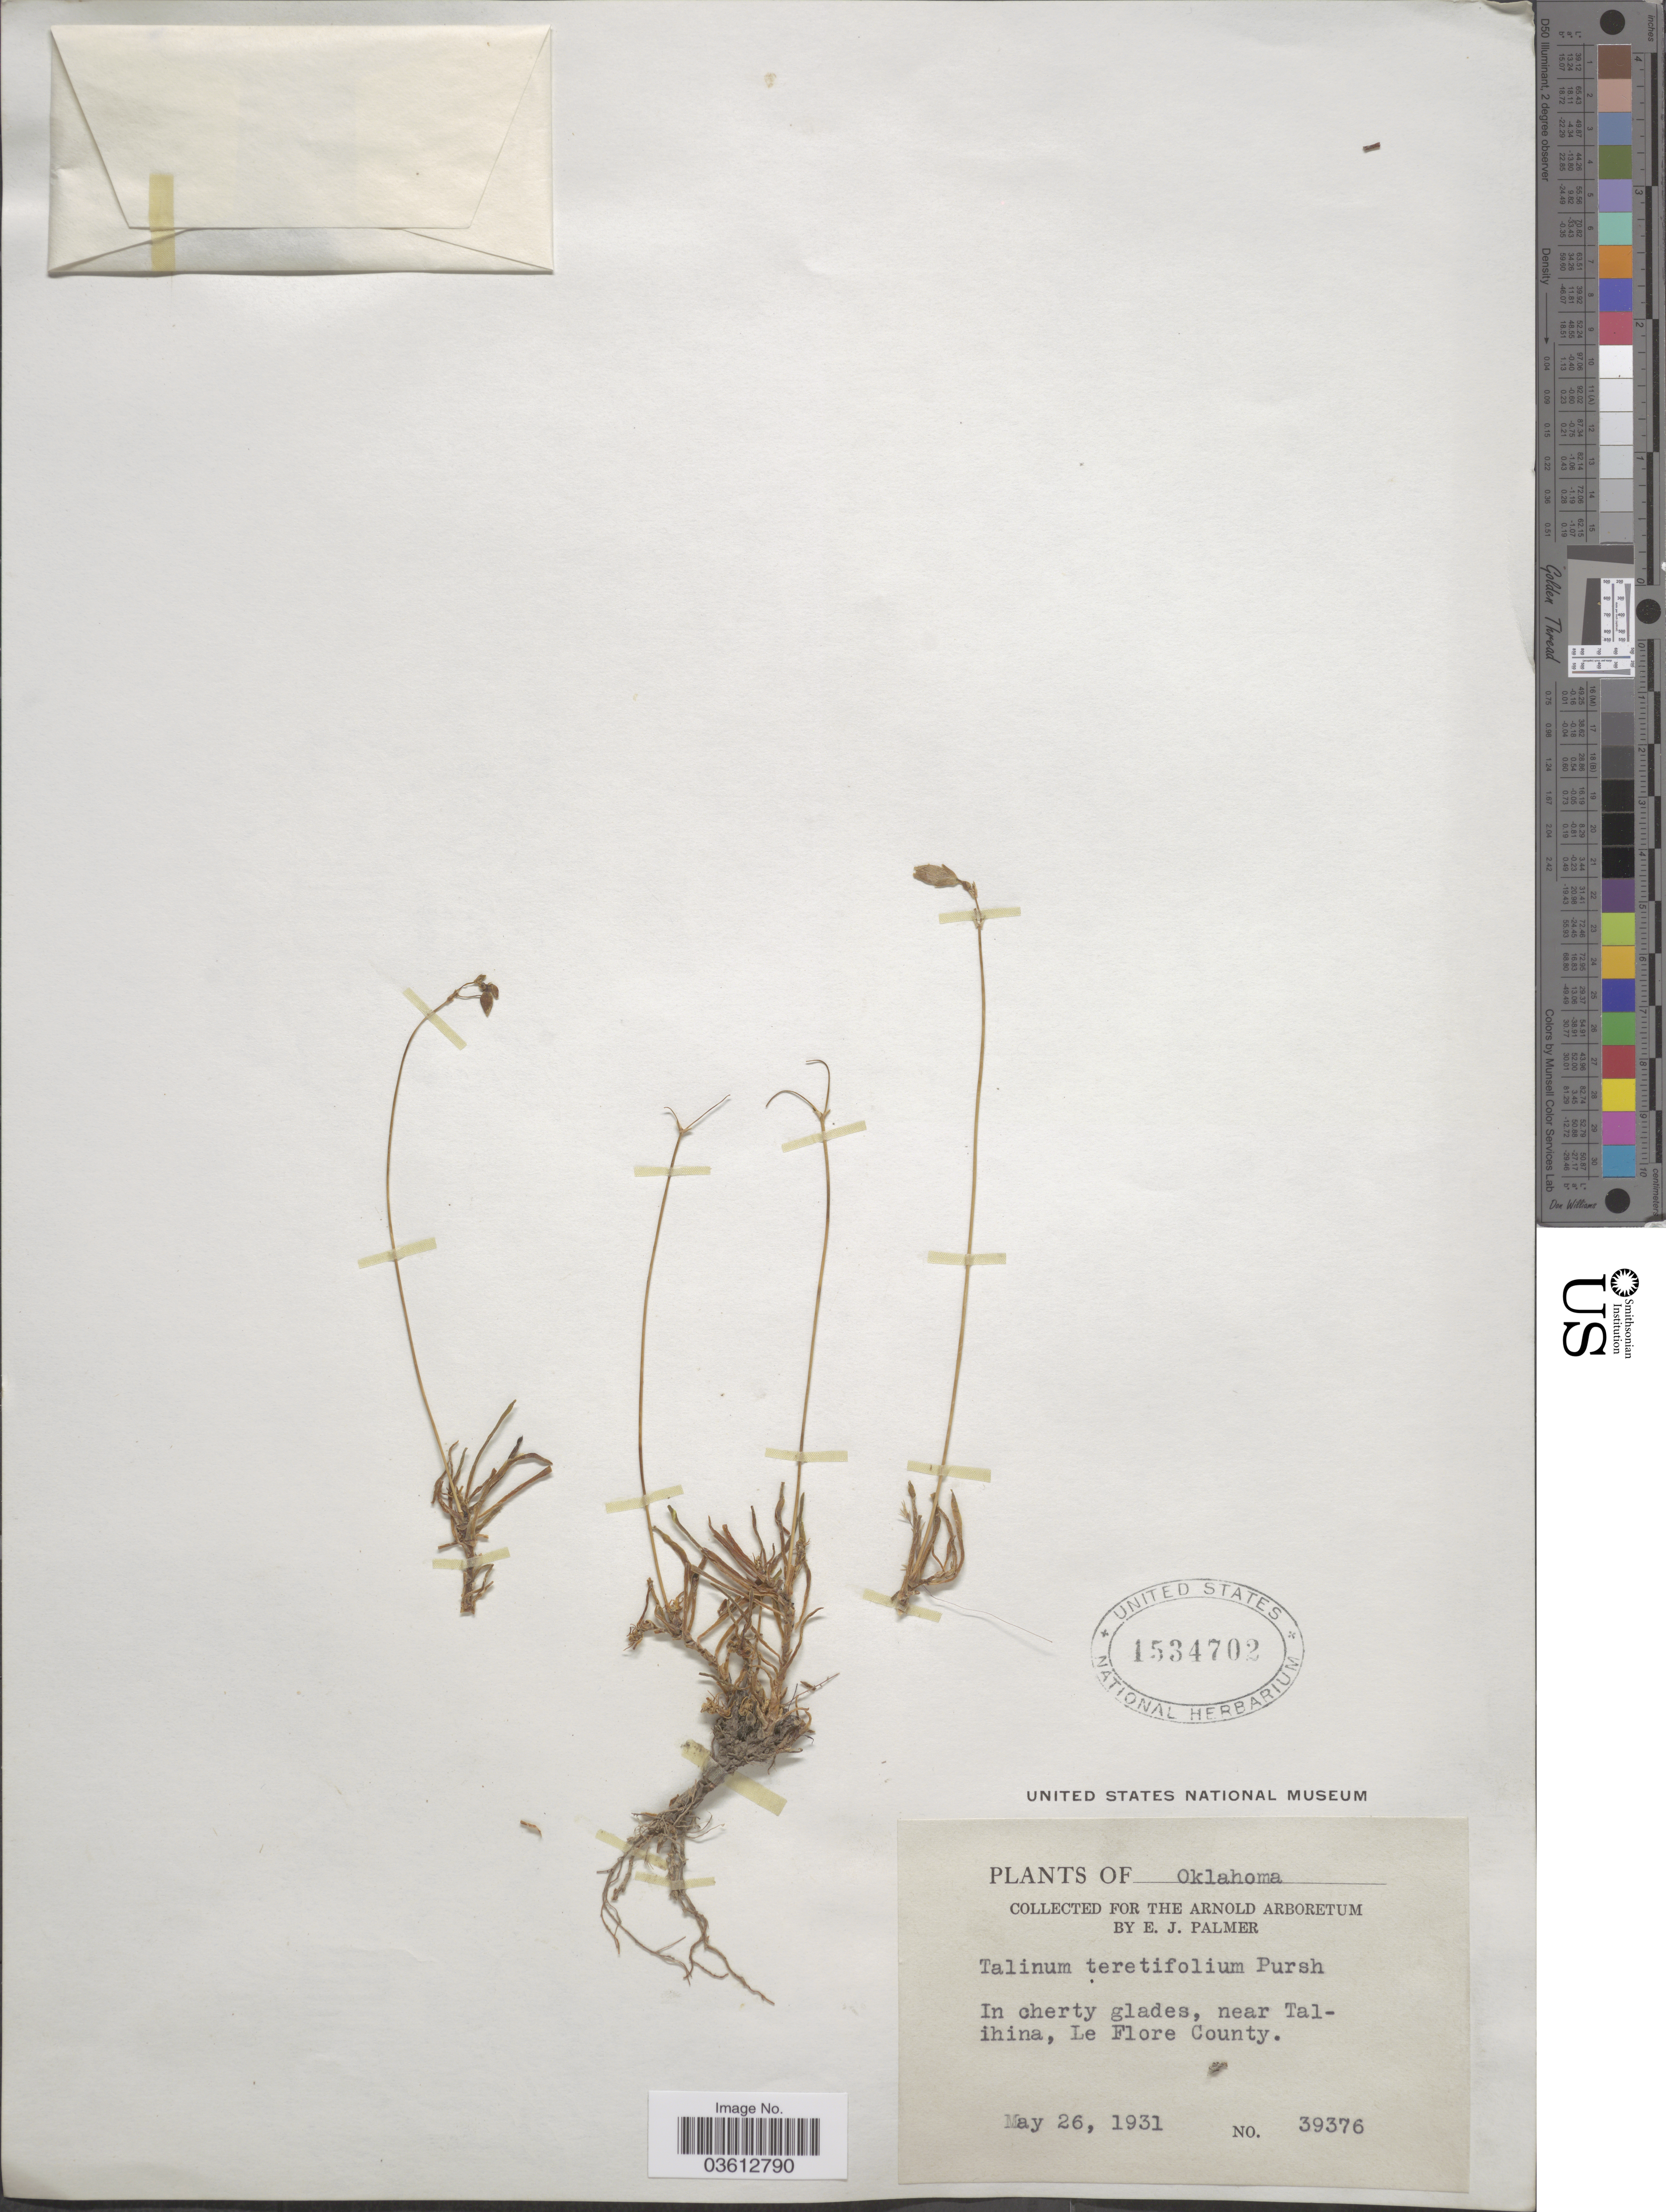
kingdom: Plantae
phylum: Tracheophyta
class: Magnoliopsida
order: Caryophyllales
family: Talinaceae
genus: Talinum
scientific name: Talinum rugospermum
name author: Holz.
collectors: E. J. Palmer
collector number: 39376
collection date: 1931-05-26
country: United States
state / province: Oklahoma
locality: In cherty glades, near Talihina, Le Flore County.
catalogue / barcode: US 1534702